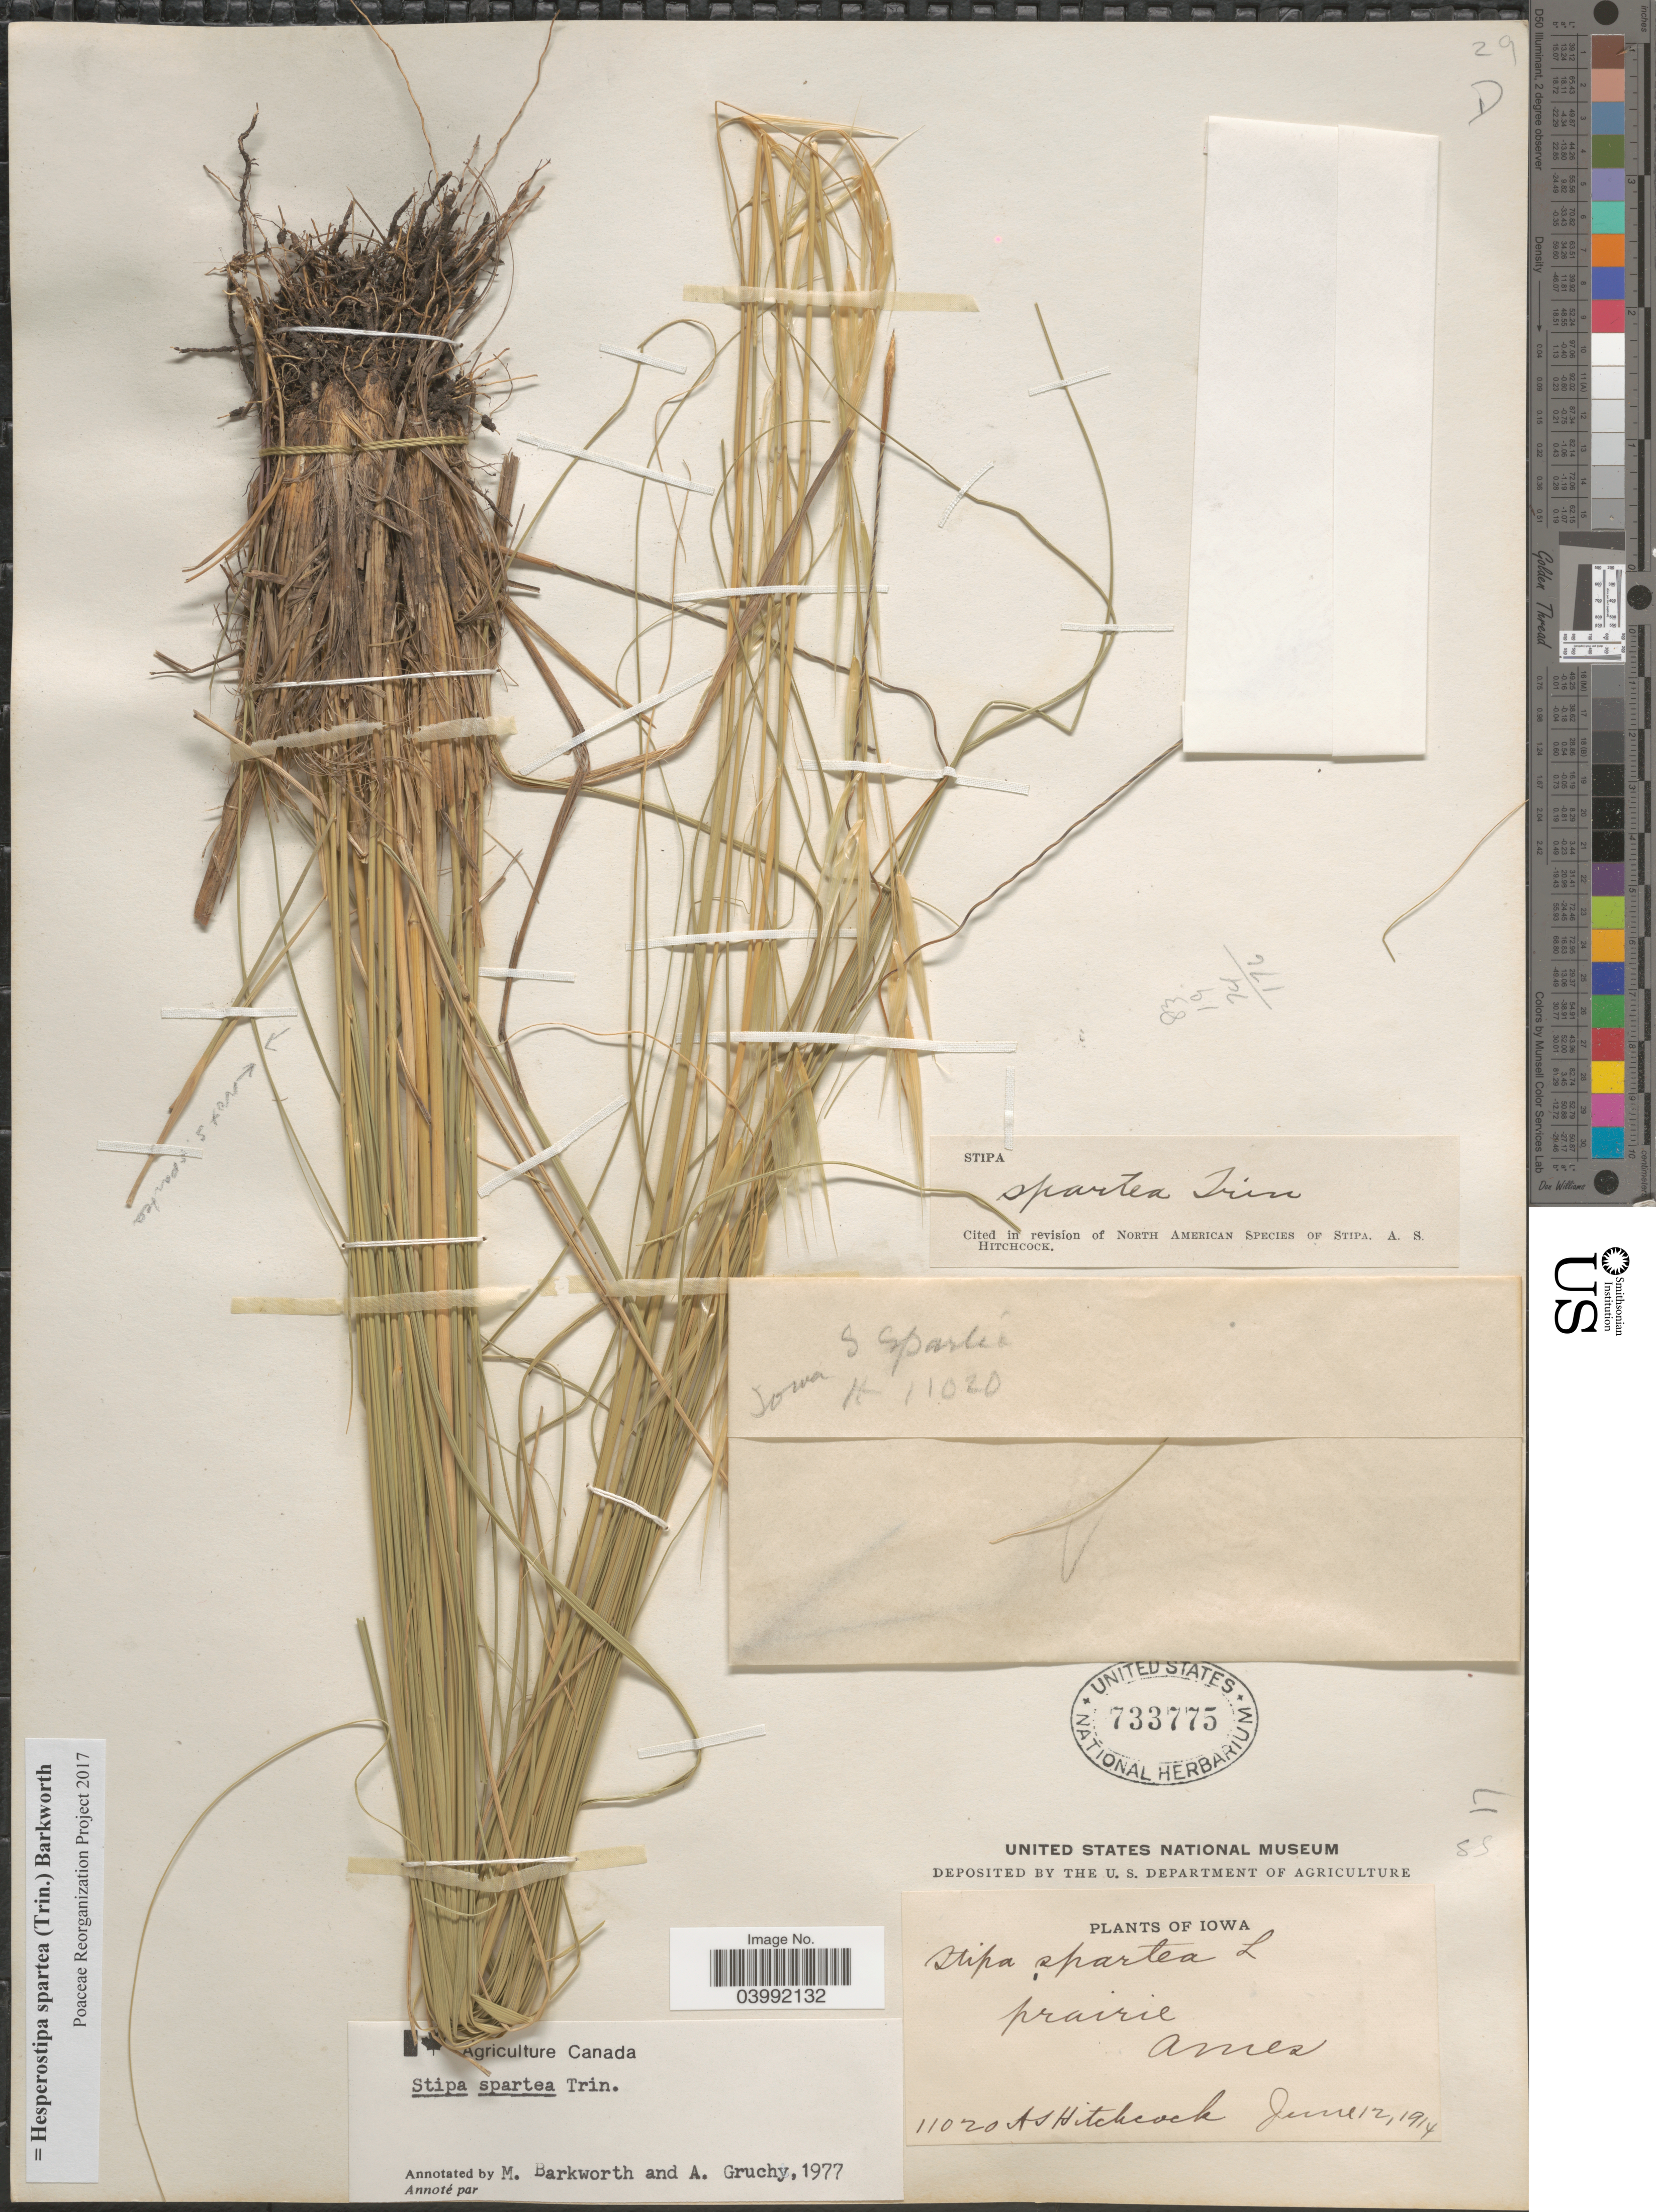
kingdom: Plantae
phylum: Tracheophyta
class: Liliopsida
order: Poales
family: Poaceae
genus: Hesperostipa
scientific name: Hesperostipa spartea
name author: (Trin.) Barkworth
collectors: A. S. Hitchcock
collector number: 11020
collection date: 1914-06-12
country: United States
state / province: Iowa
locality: Ames.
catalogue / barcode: US 733775